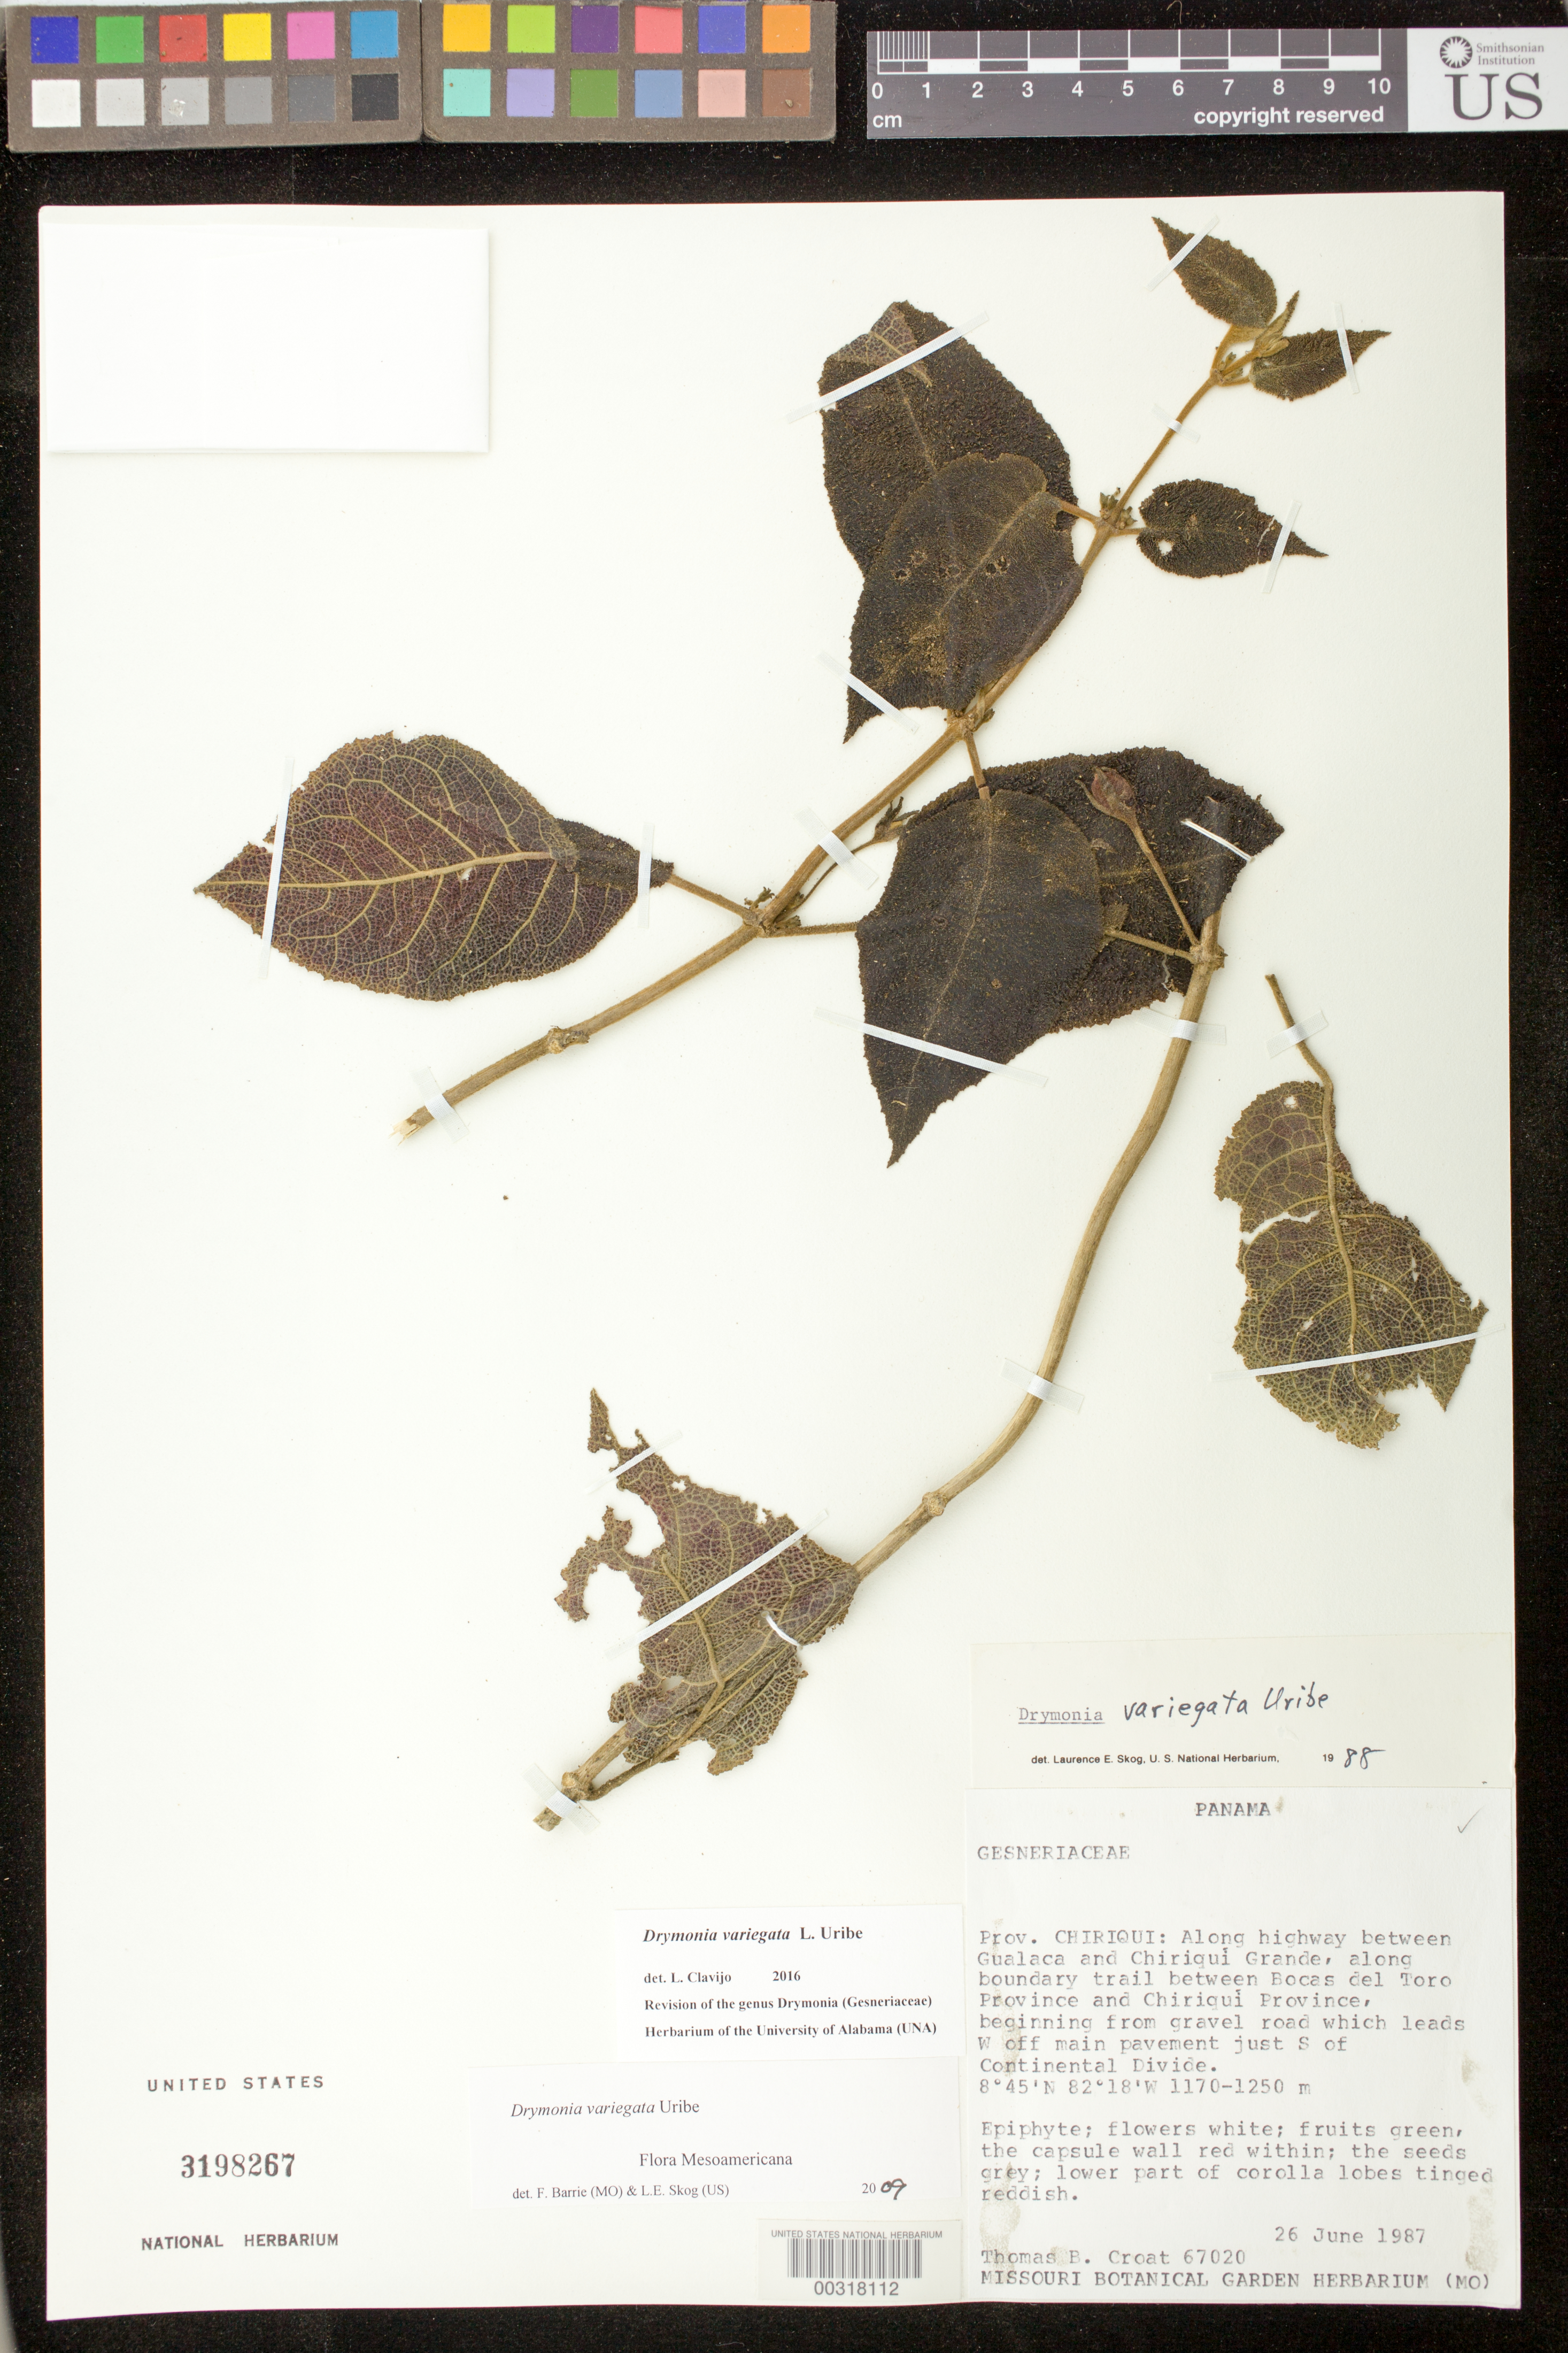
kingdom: Plantae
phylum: Tracheophyta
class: Magnoliopsida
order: Lamiales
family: Gesneriaceae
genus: Drymonia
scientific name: Drymonia variegata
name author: L. Uribe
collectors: T. B. Croat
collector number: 67020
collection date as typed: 26 Jun 1987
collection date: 1987-06-26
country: Panama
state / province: Chiriquí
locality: Along highway between Gualaca and Chiriqui Grande, along boundary trail between Bocas del Toro Province and Chiriqui Province, beginning from gravel road which leads W off main pavement just S of Continental Divide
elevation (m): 1170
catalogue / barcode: US 3198267